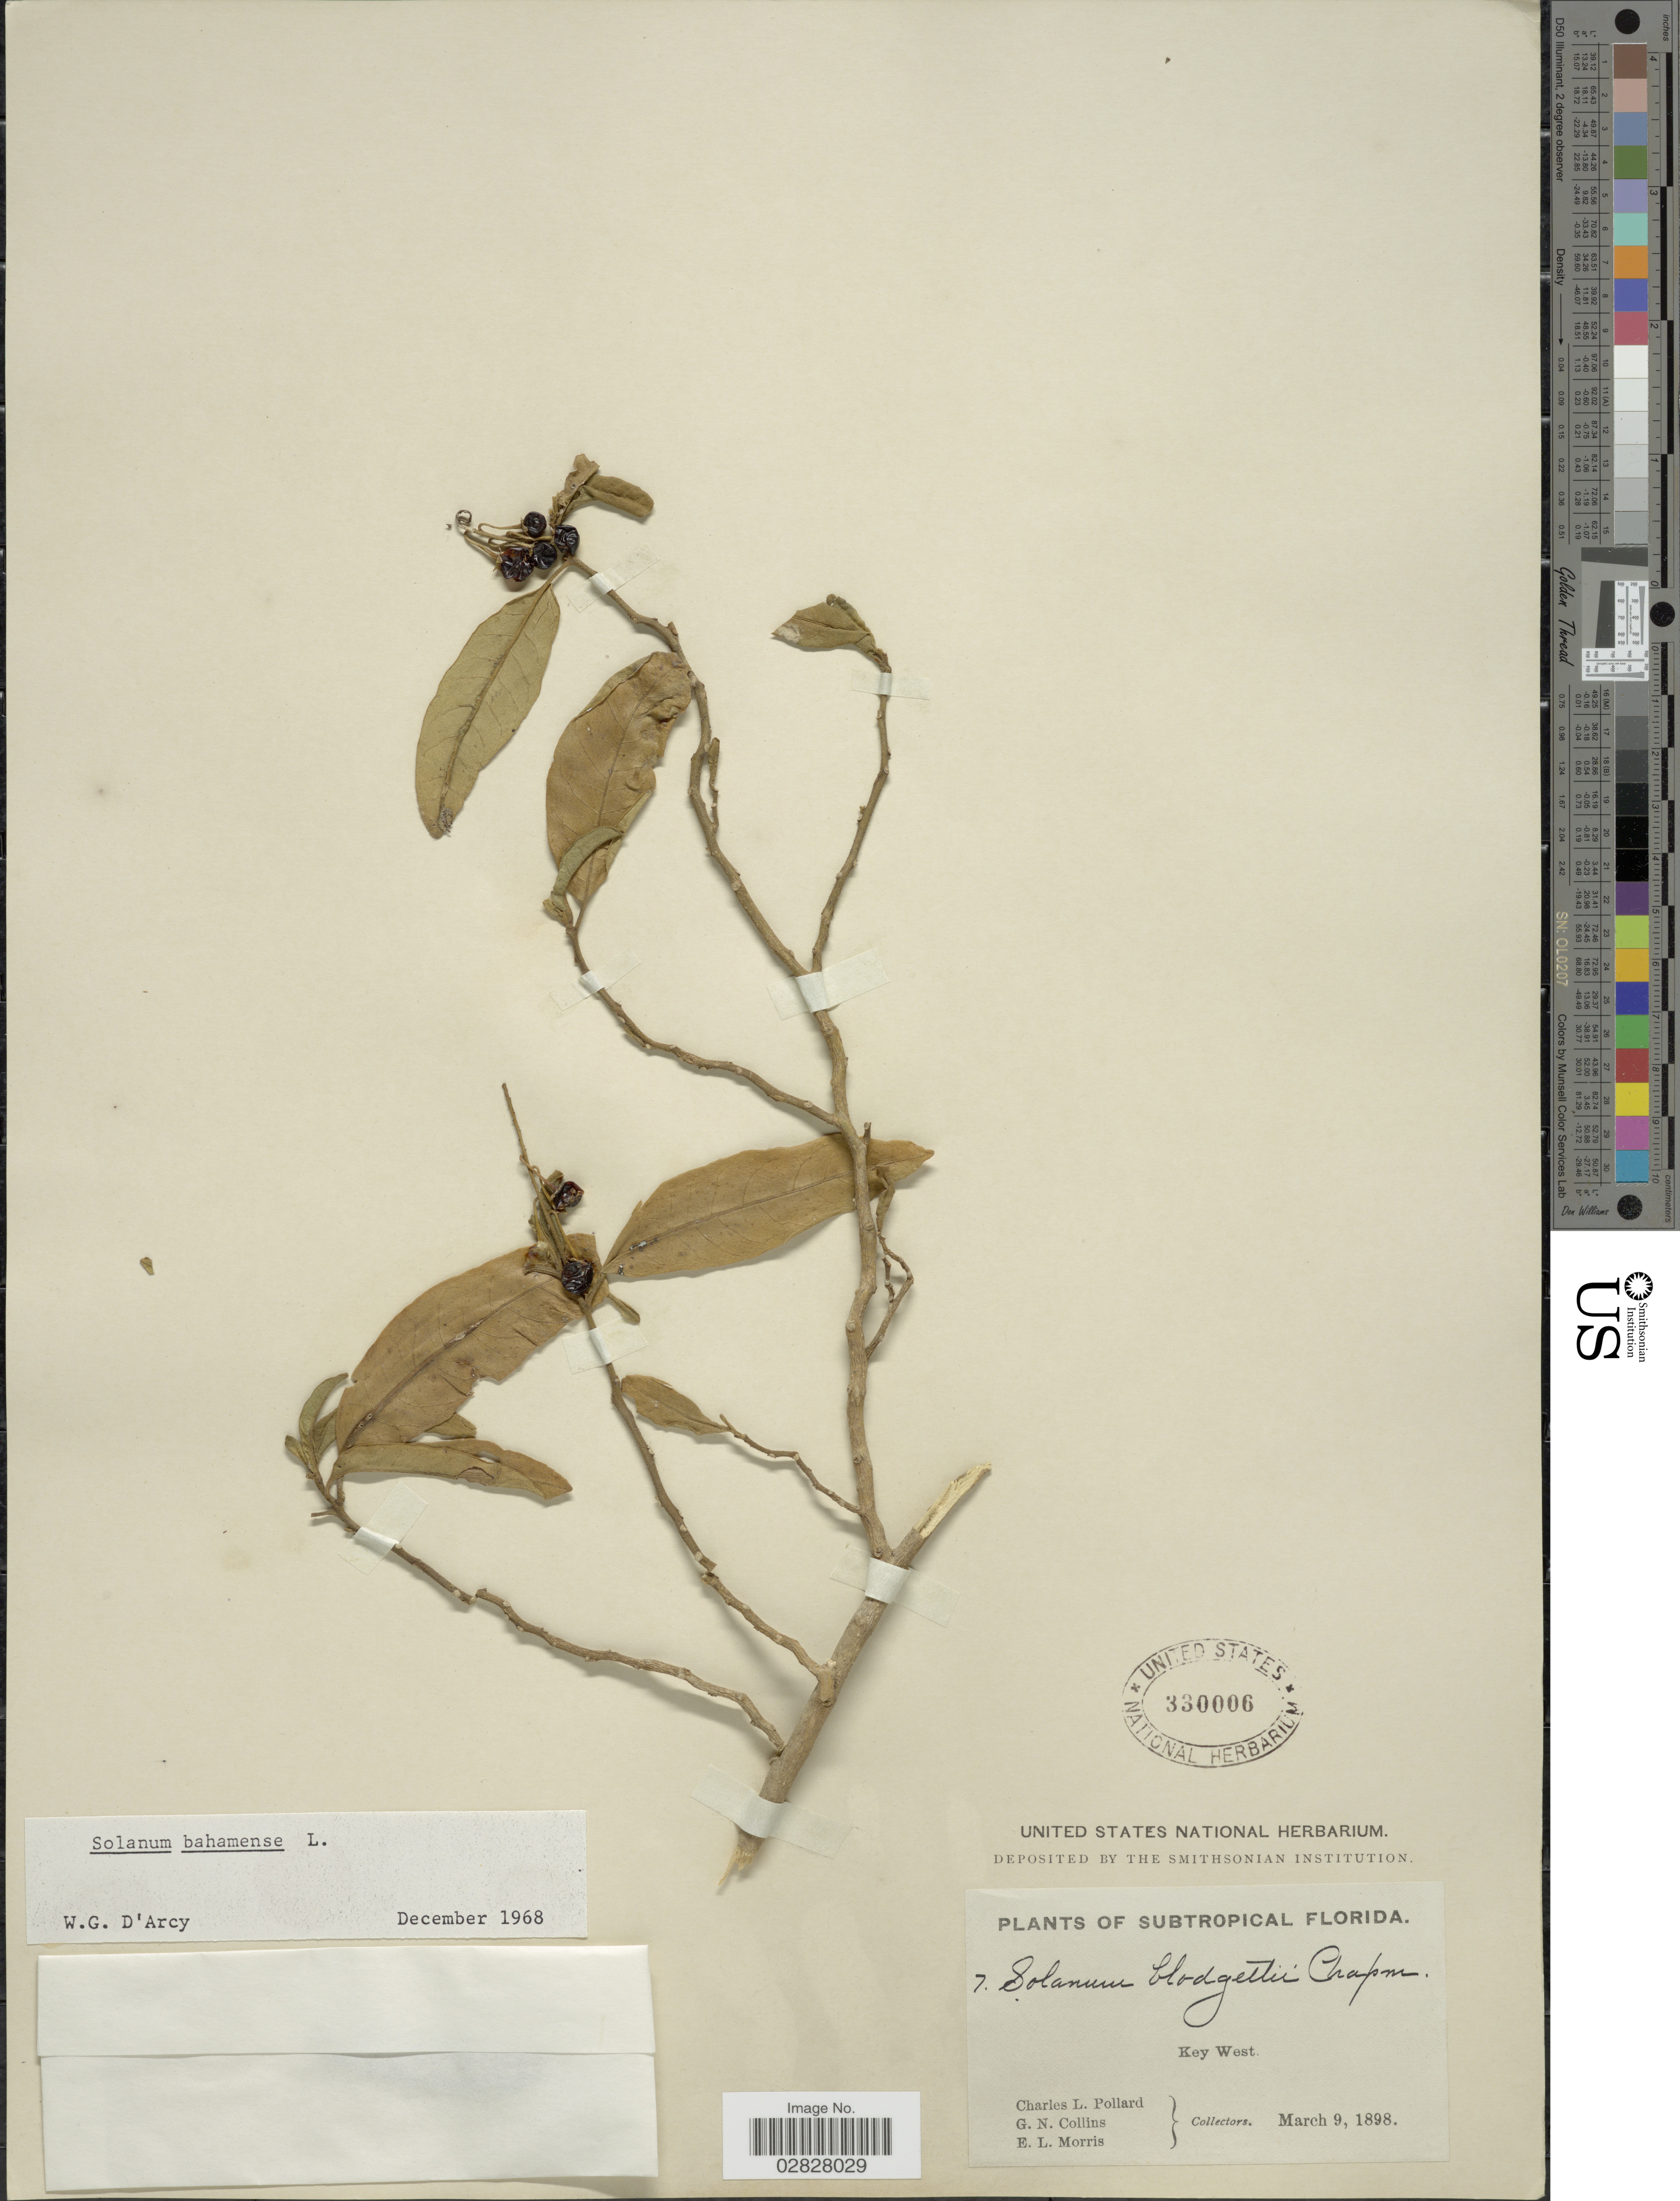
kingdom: Plantae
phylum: Tracheophyta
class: Magnoliopsida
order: Solanales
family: Solanaceae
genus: Solanum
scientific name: Solanum bahamense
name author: L.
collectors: C. L. Pollard, G. Collins & E. Morris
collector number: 7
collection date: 1898-03-09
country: United States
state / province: Florida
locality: Subtropical Florida. Key West.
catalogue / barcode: US 330006